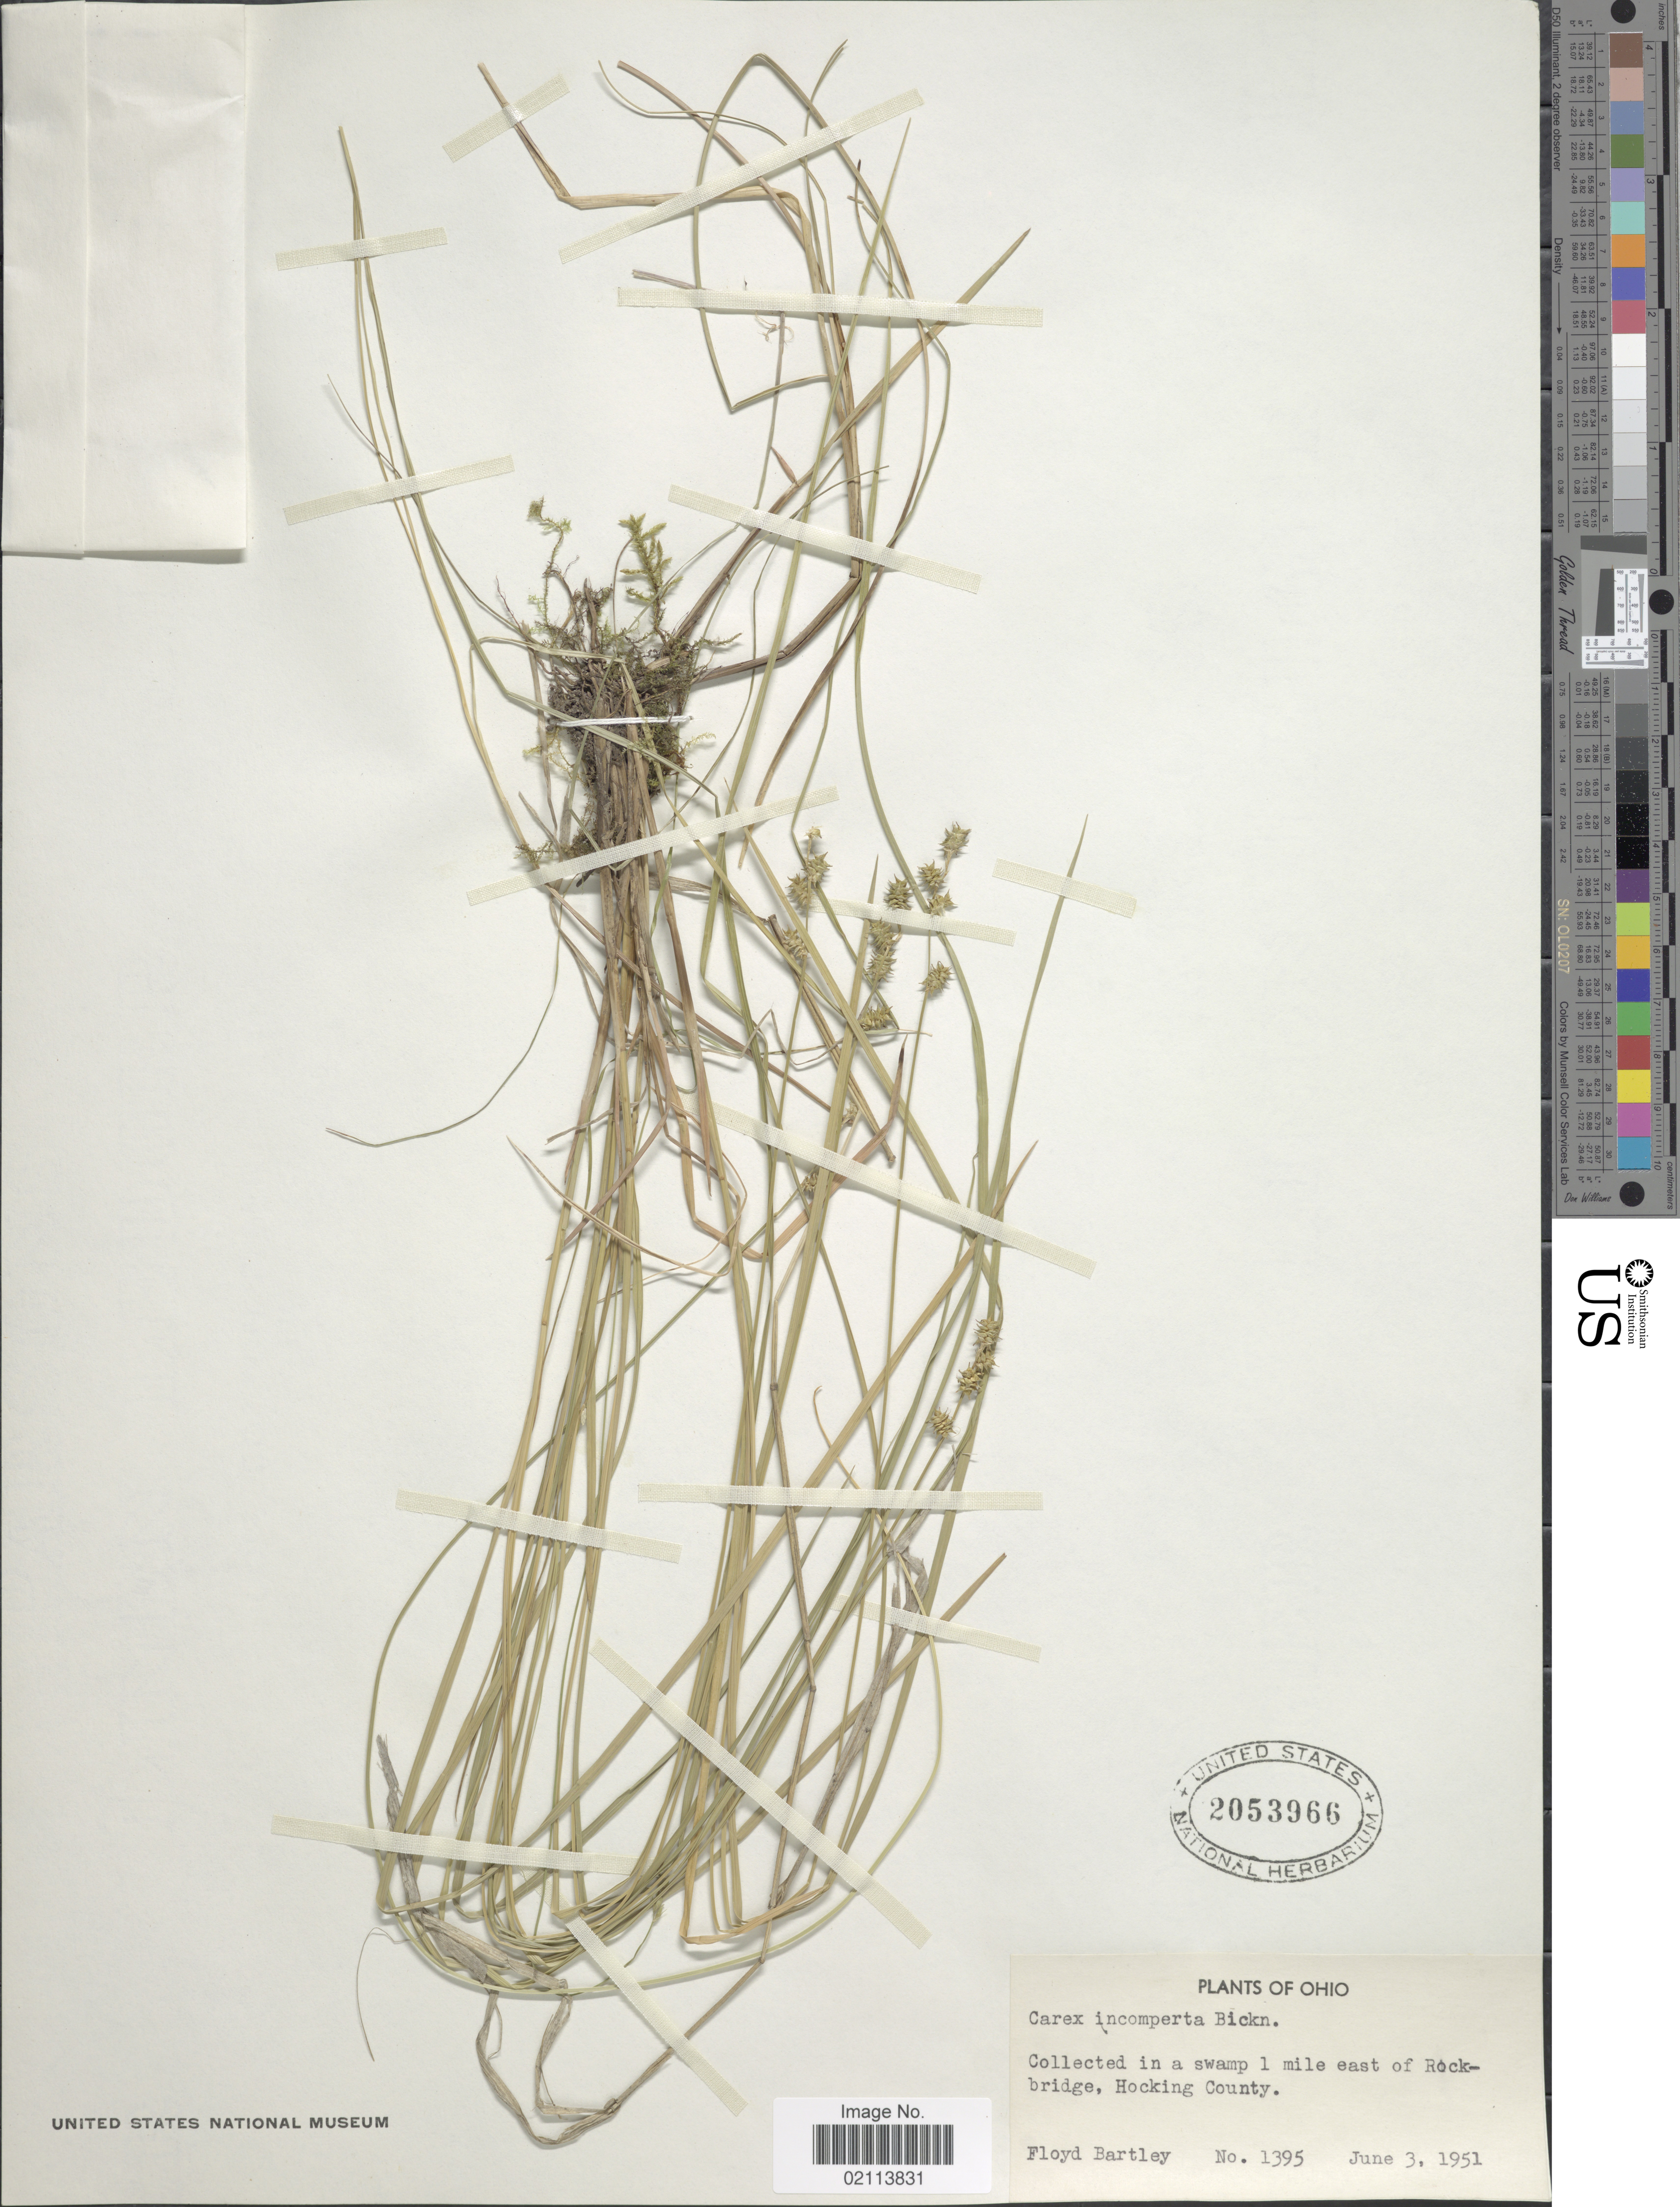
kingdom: Plantae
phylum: Tracheophyta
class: Liliopsida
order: Poales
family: Cyperaceae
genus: Carex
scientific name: Carex atlantica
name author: L.H. Bailey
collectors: F. Bartley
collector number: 1395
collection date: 1951-06-03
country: United States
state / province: Ohio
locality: In a swamp 1 mile east of Rockbridge, Hocking County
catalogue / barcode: US 2053966